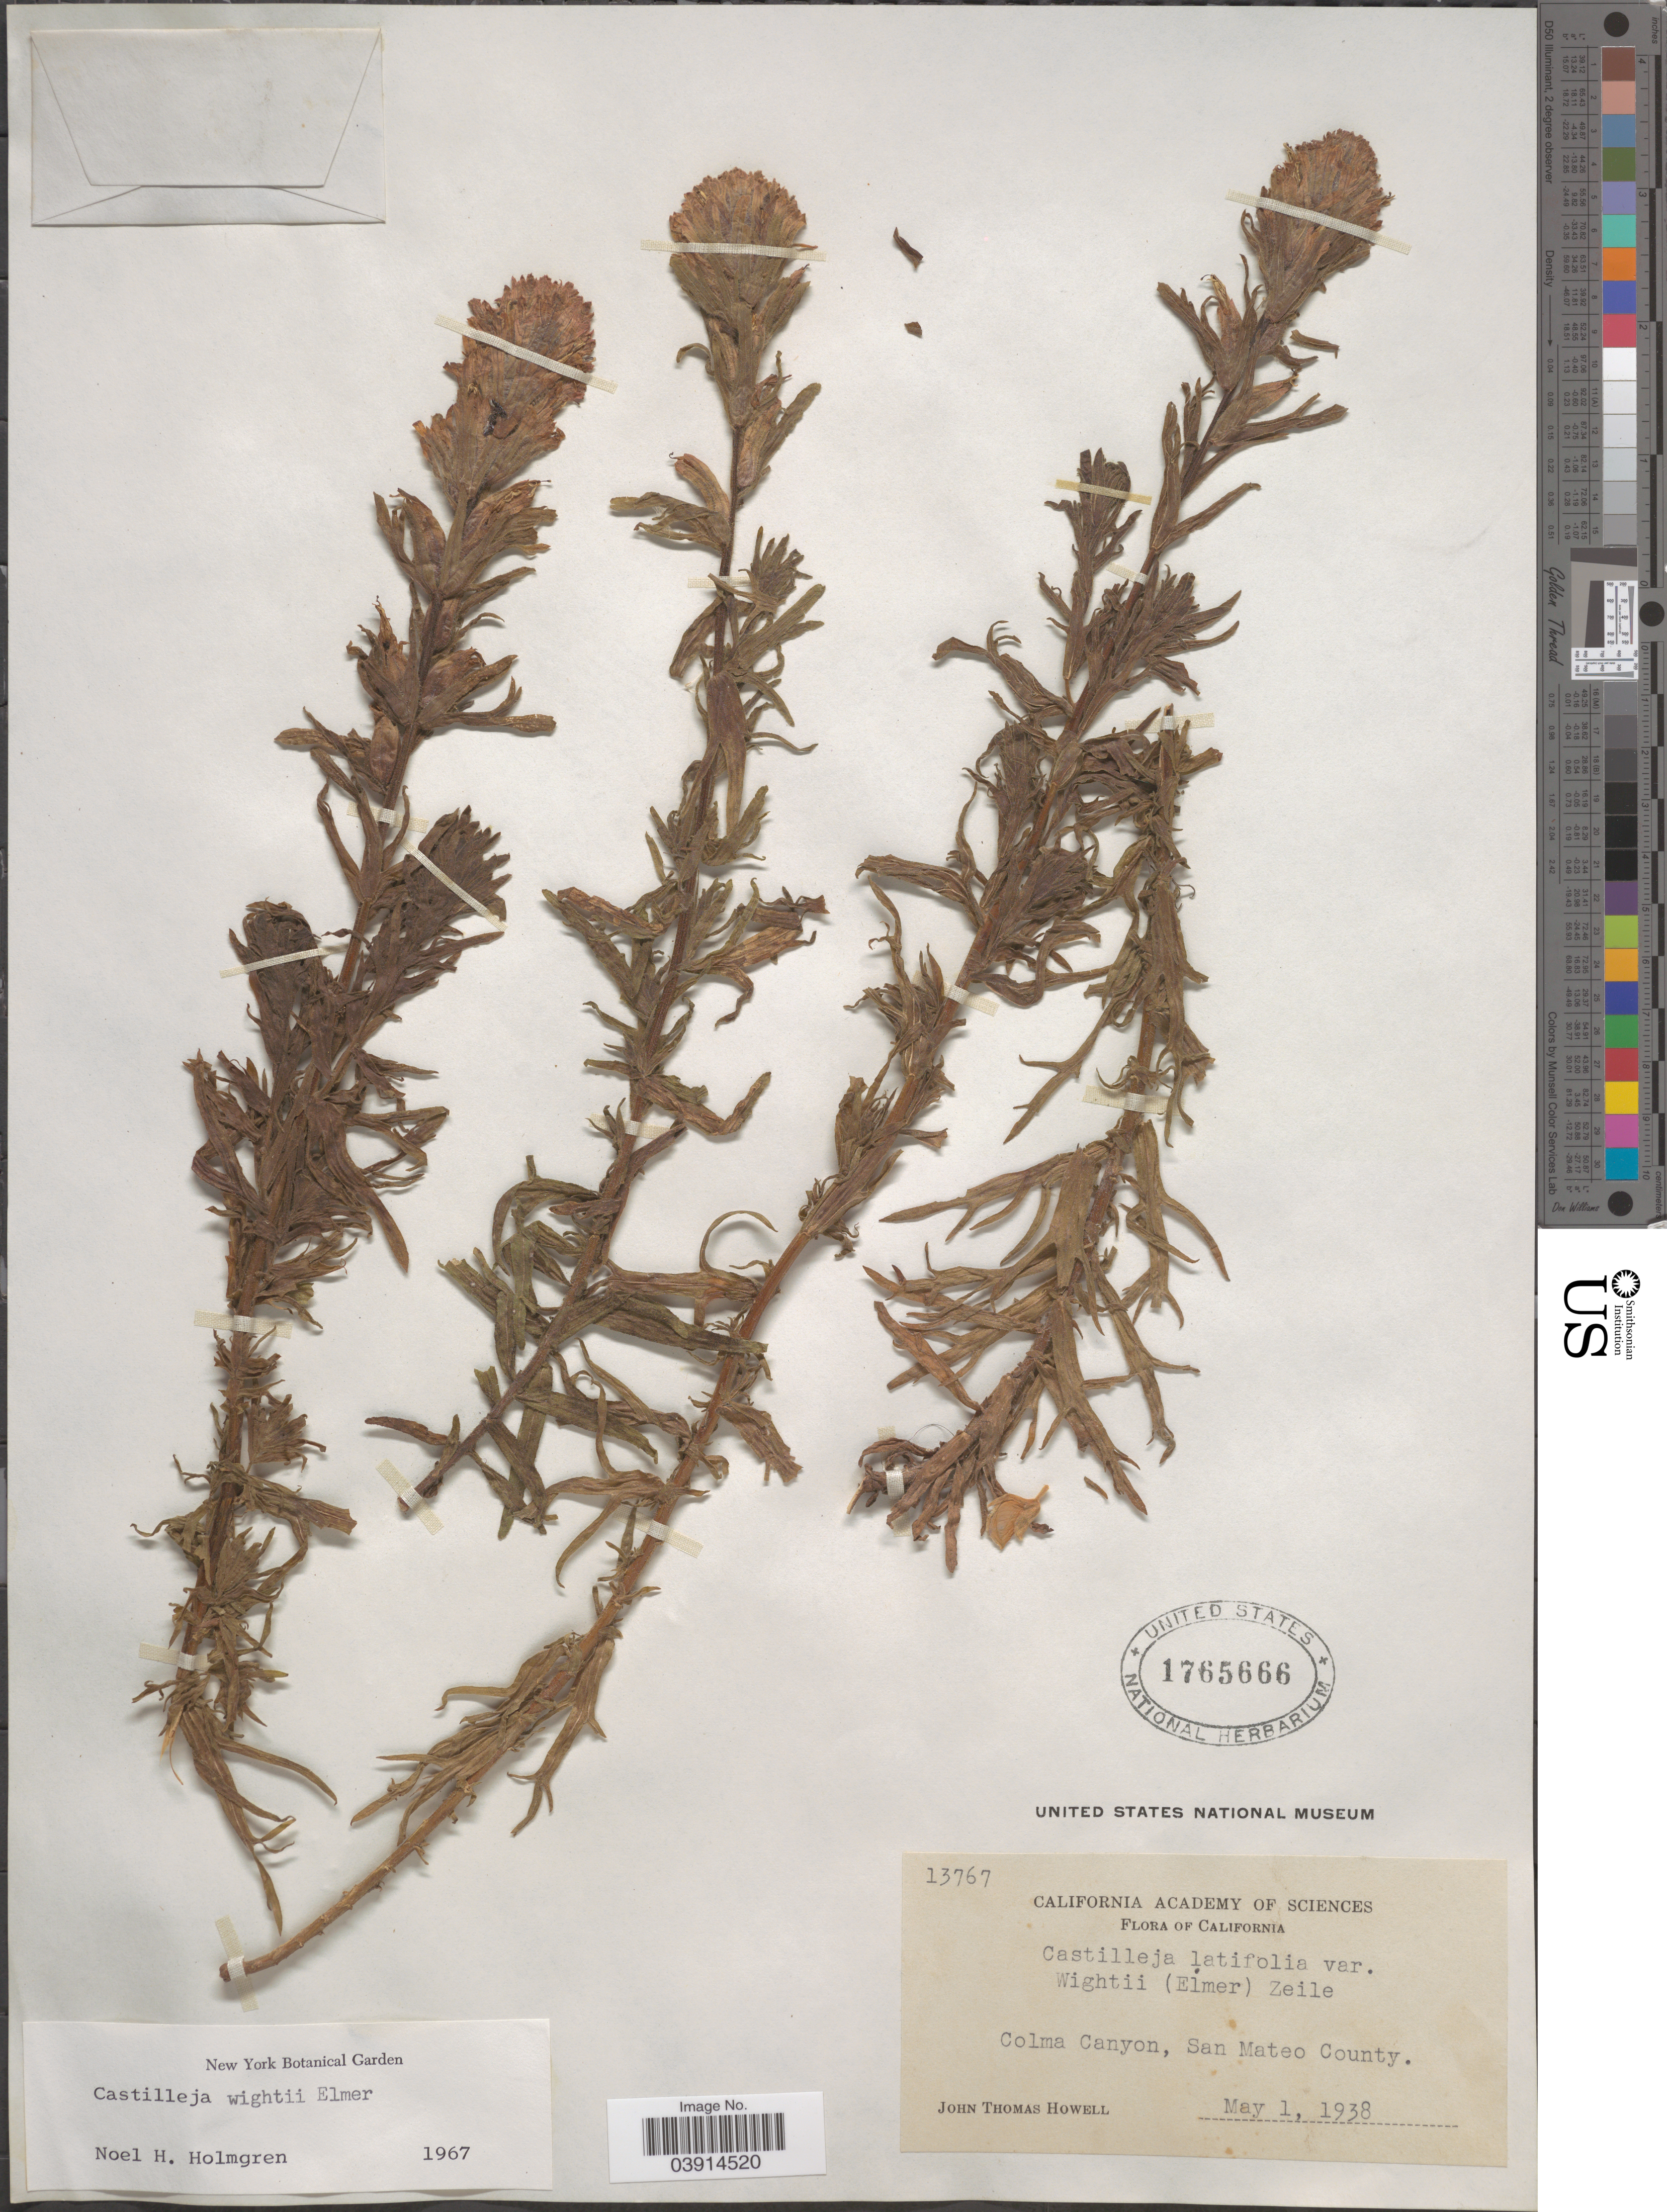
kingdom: Plantae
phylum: Tracheophyta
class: Magnoliopsida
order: Lamiales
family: Orobanchaceae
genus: Castilleja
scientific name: Castilleja wightii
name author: Elmer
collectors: J. T. Howell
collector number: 13767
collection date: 1938-05-01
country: United States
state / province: California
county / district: San Mateo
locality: Colma Canyon, San Mateo County.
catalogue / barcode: US 1765666